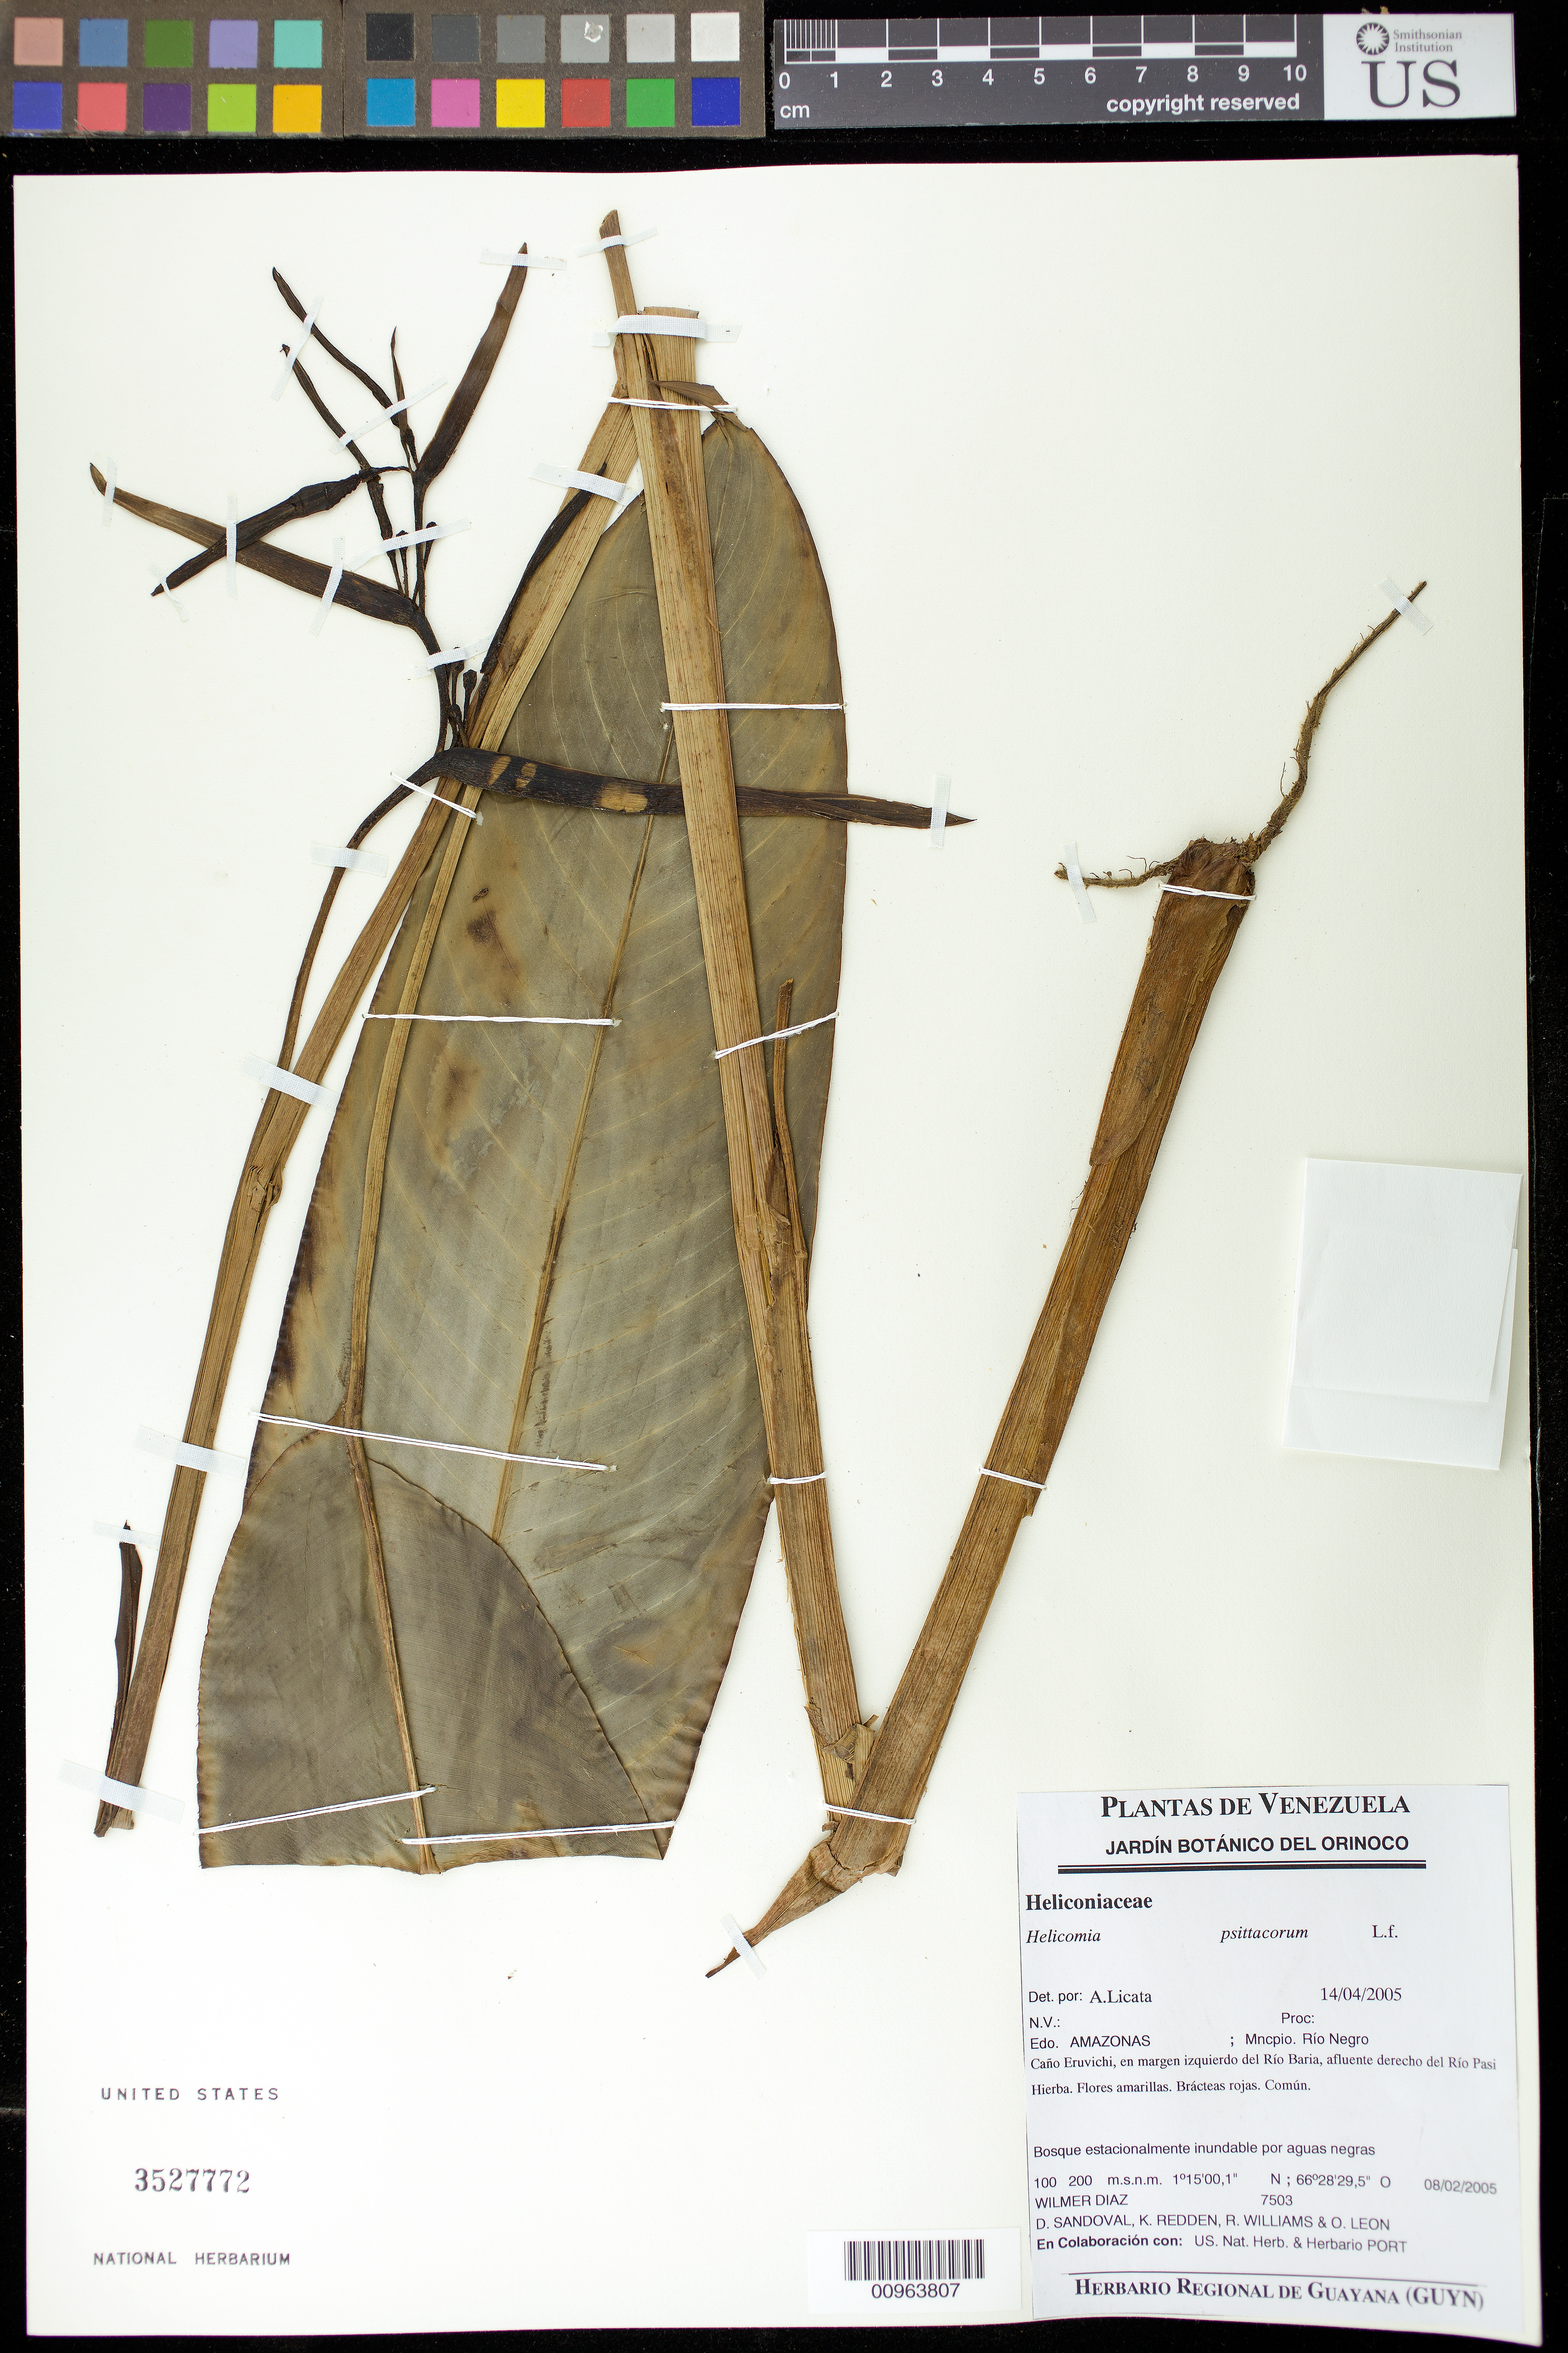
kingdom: Plantae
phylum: Tracheophyta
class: Liliopsida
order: Zingiberales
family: Heliconiaceae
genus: Heliconia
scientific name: Heliconia psittacorum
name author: L. f.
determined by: Licata, A., (PORT), Univ. Nac. Exp. de los Llanos Ezequiel Zamora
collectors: W. Díaz P., D. Sandoval, K. M. Redden, R. Williams & O. León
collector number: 7503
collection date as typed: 8-Feb-05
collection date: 2005-02-08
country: Venezuela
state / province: Amazonas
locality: Mun. Río Negro, Caño Eruvichi, en margen izquierdo Río Baria, afluente derecho del Río Pasimoni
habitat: Bosque estacionalmente inundable por aguas negras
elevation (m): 100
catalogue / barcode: US 3527772